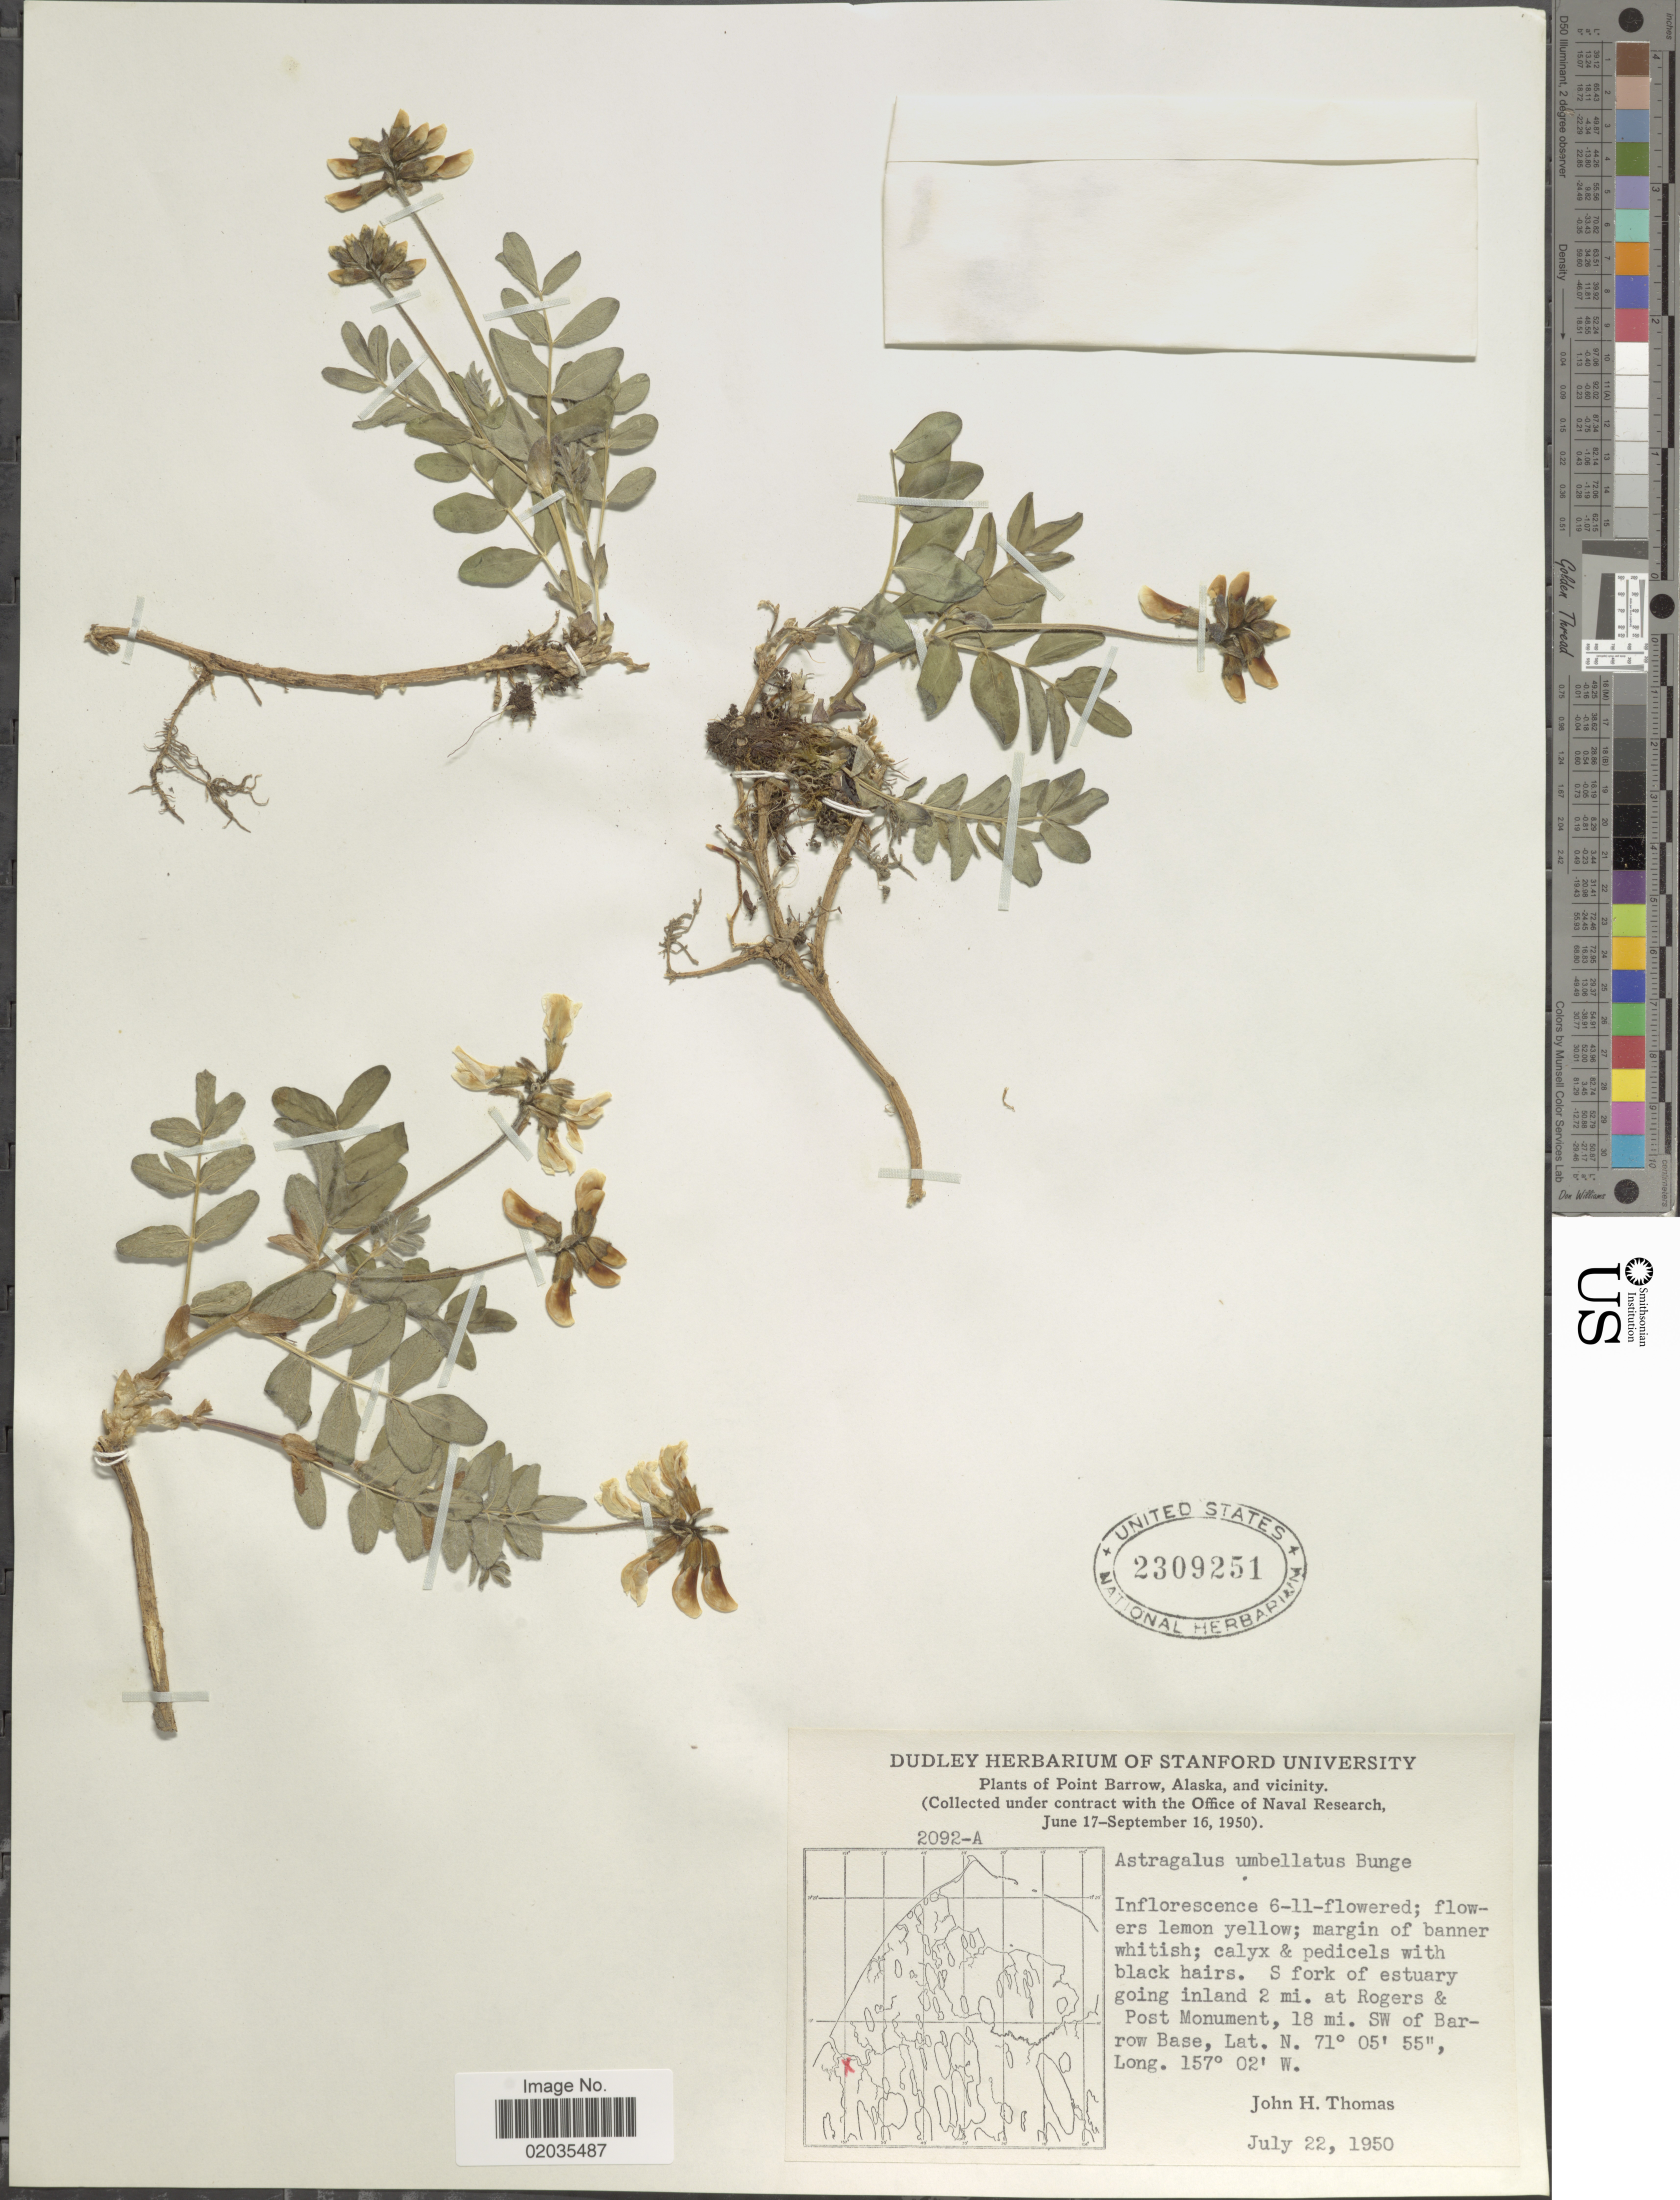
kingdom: Plantae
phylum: Tracheophyta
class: Magnoliopsida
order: Fabales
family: Fabaceae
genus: Astragalus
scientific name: Astragalus umbellatus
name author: Bunge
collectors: J. H. Thomas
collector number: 2092-A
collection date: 1950-07-22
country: United States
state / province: Alaska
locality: Point Barrow, Alaska and vicinity. S fork of estuary going inland 2 mi. at Rogers & Post Monument, 18 mi. SW of Barrow Base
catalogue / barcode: US 2309251